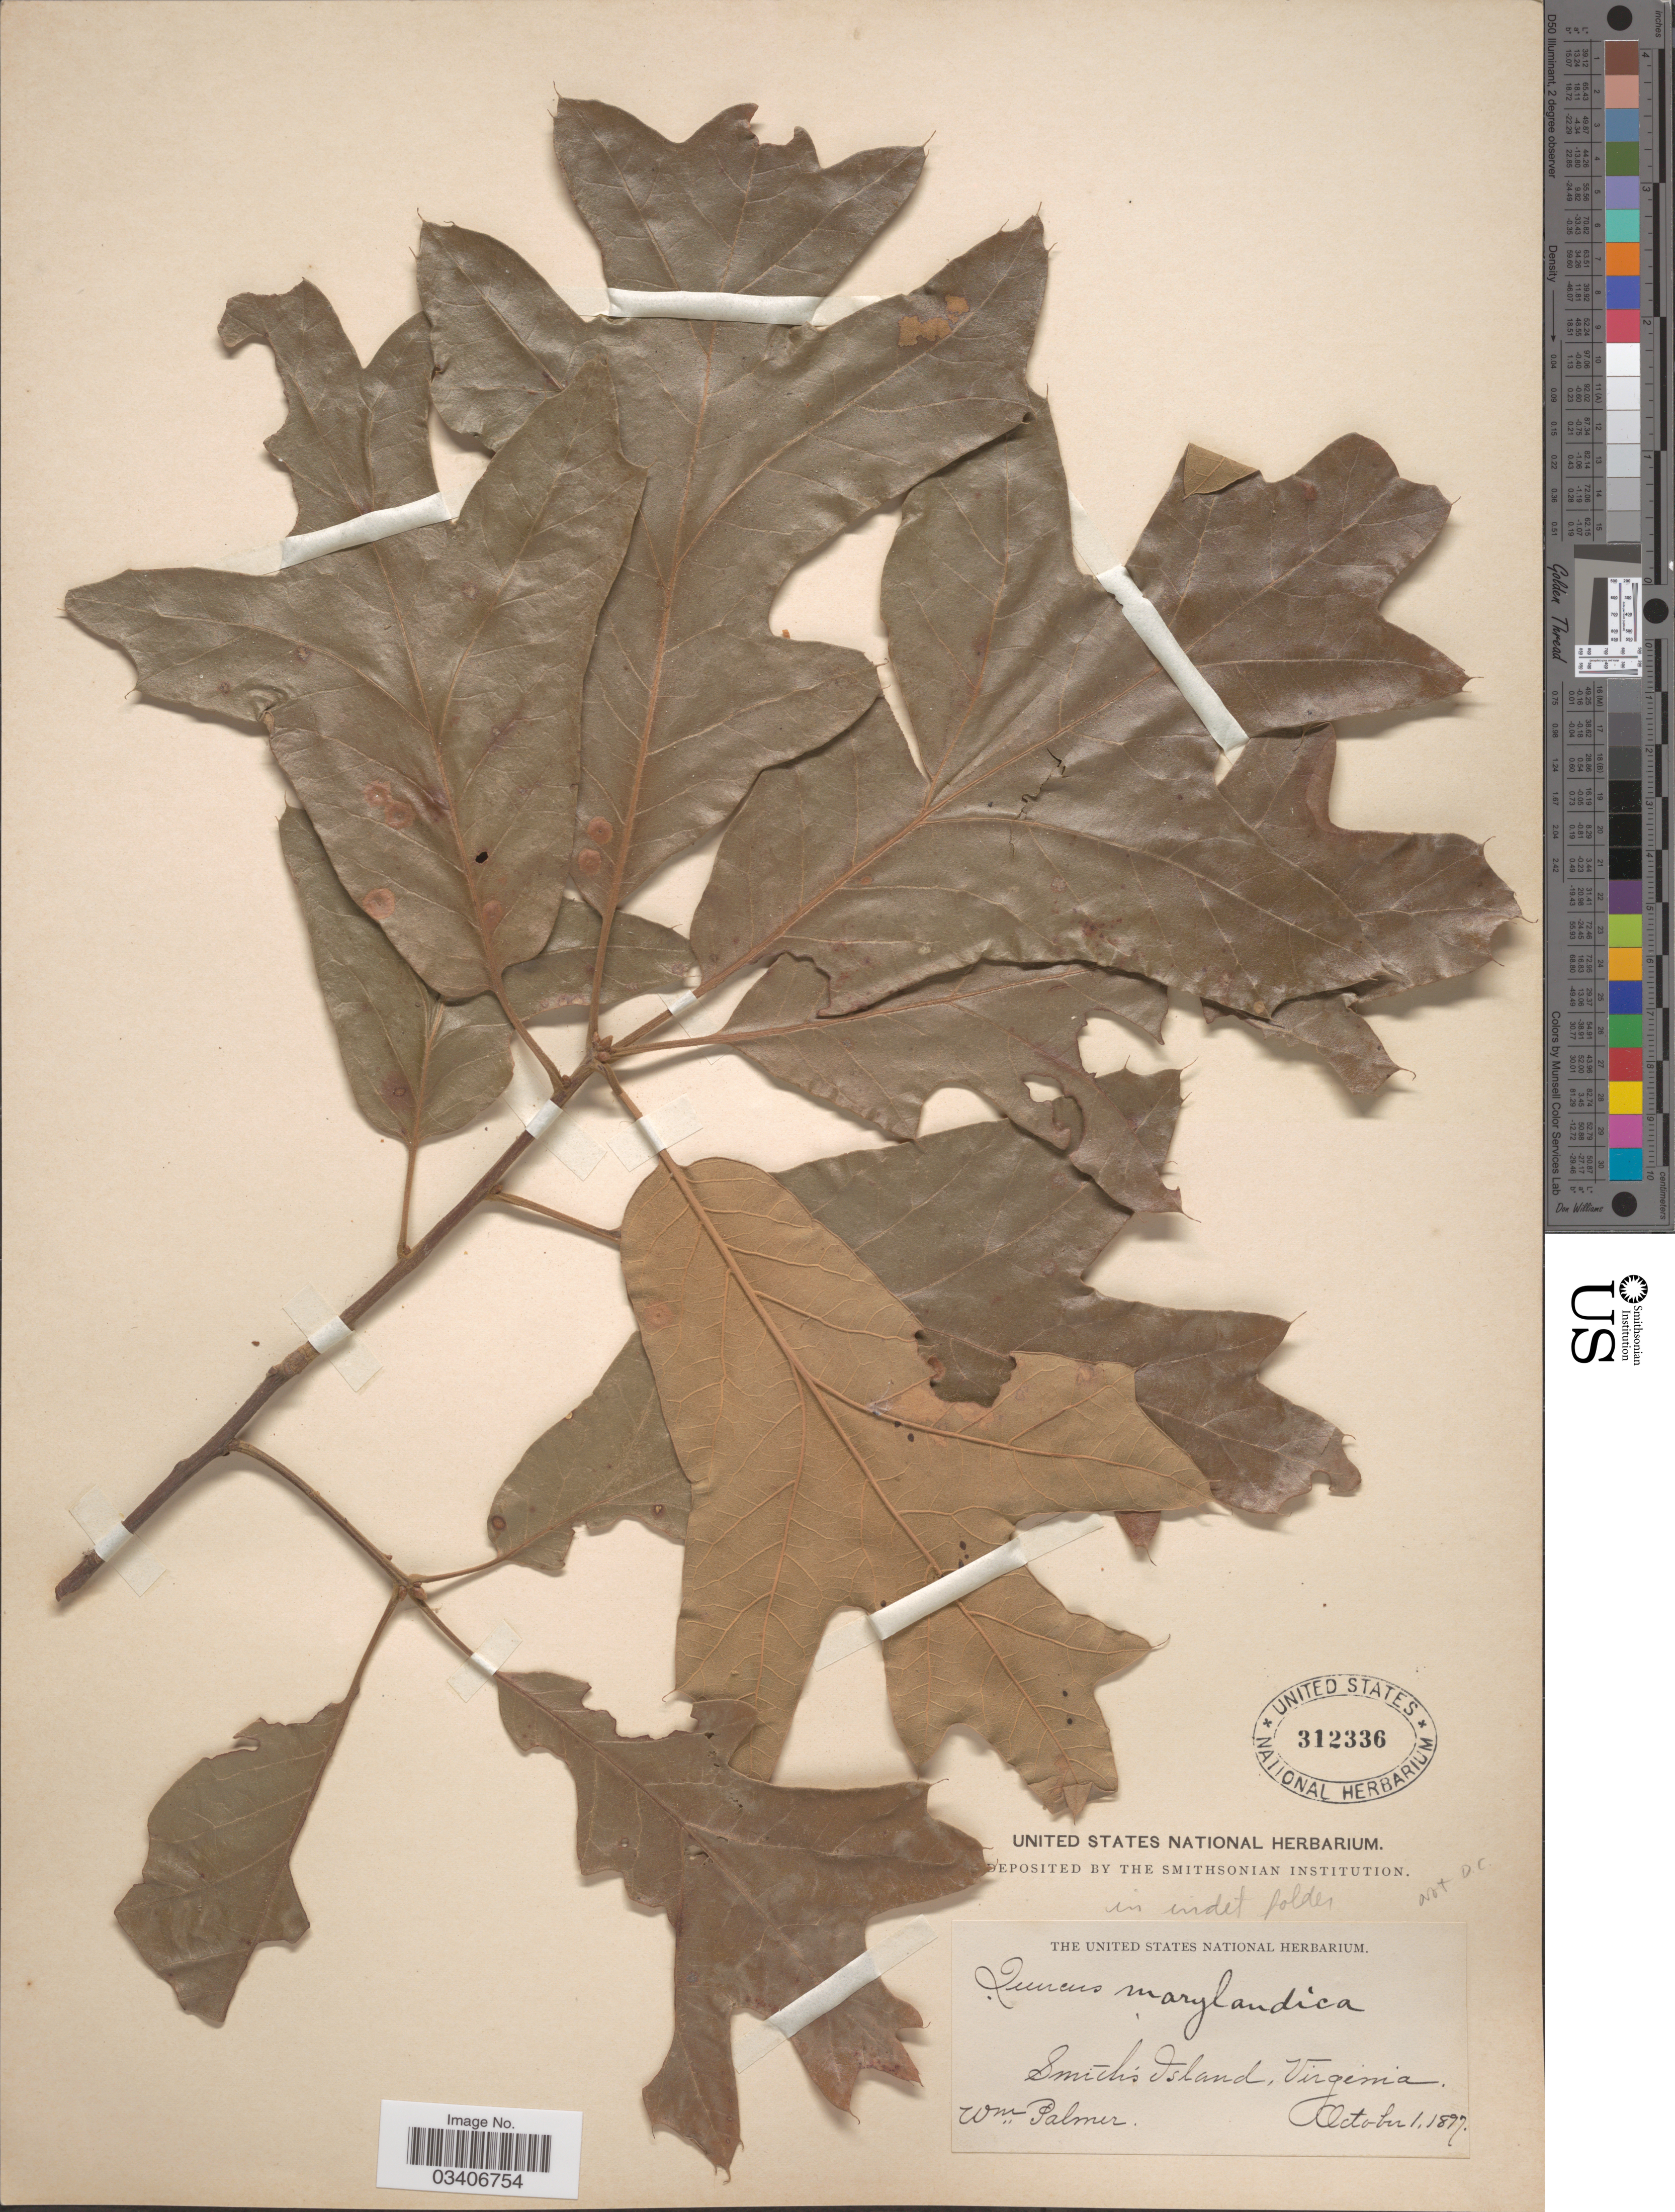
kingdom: Plantae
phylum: Tracheophyta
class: Magnoliopsida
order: Fagales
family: Fagaceae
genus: Quercus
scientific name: Quercus marilandica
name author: (L.) Münchh.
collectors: W. Palmer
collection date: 1897-10-01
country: United States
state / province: Virginia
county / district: Northampton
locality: Smith's Island.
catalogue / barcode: US 312336